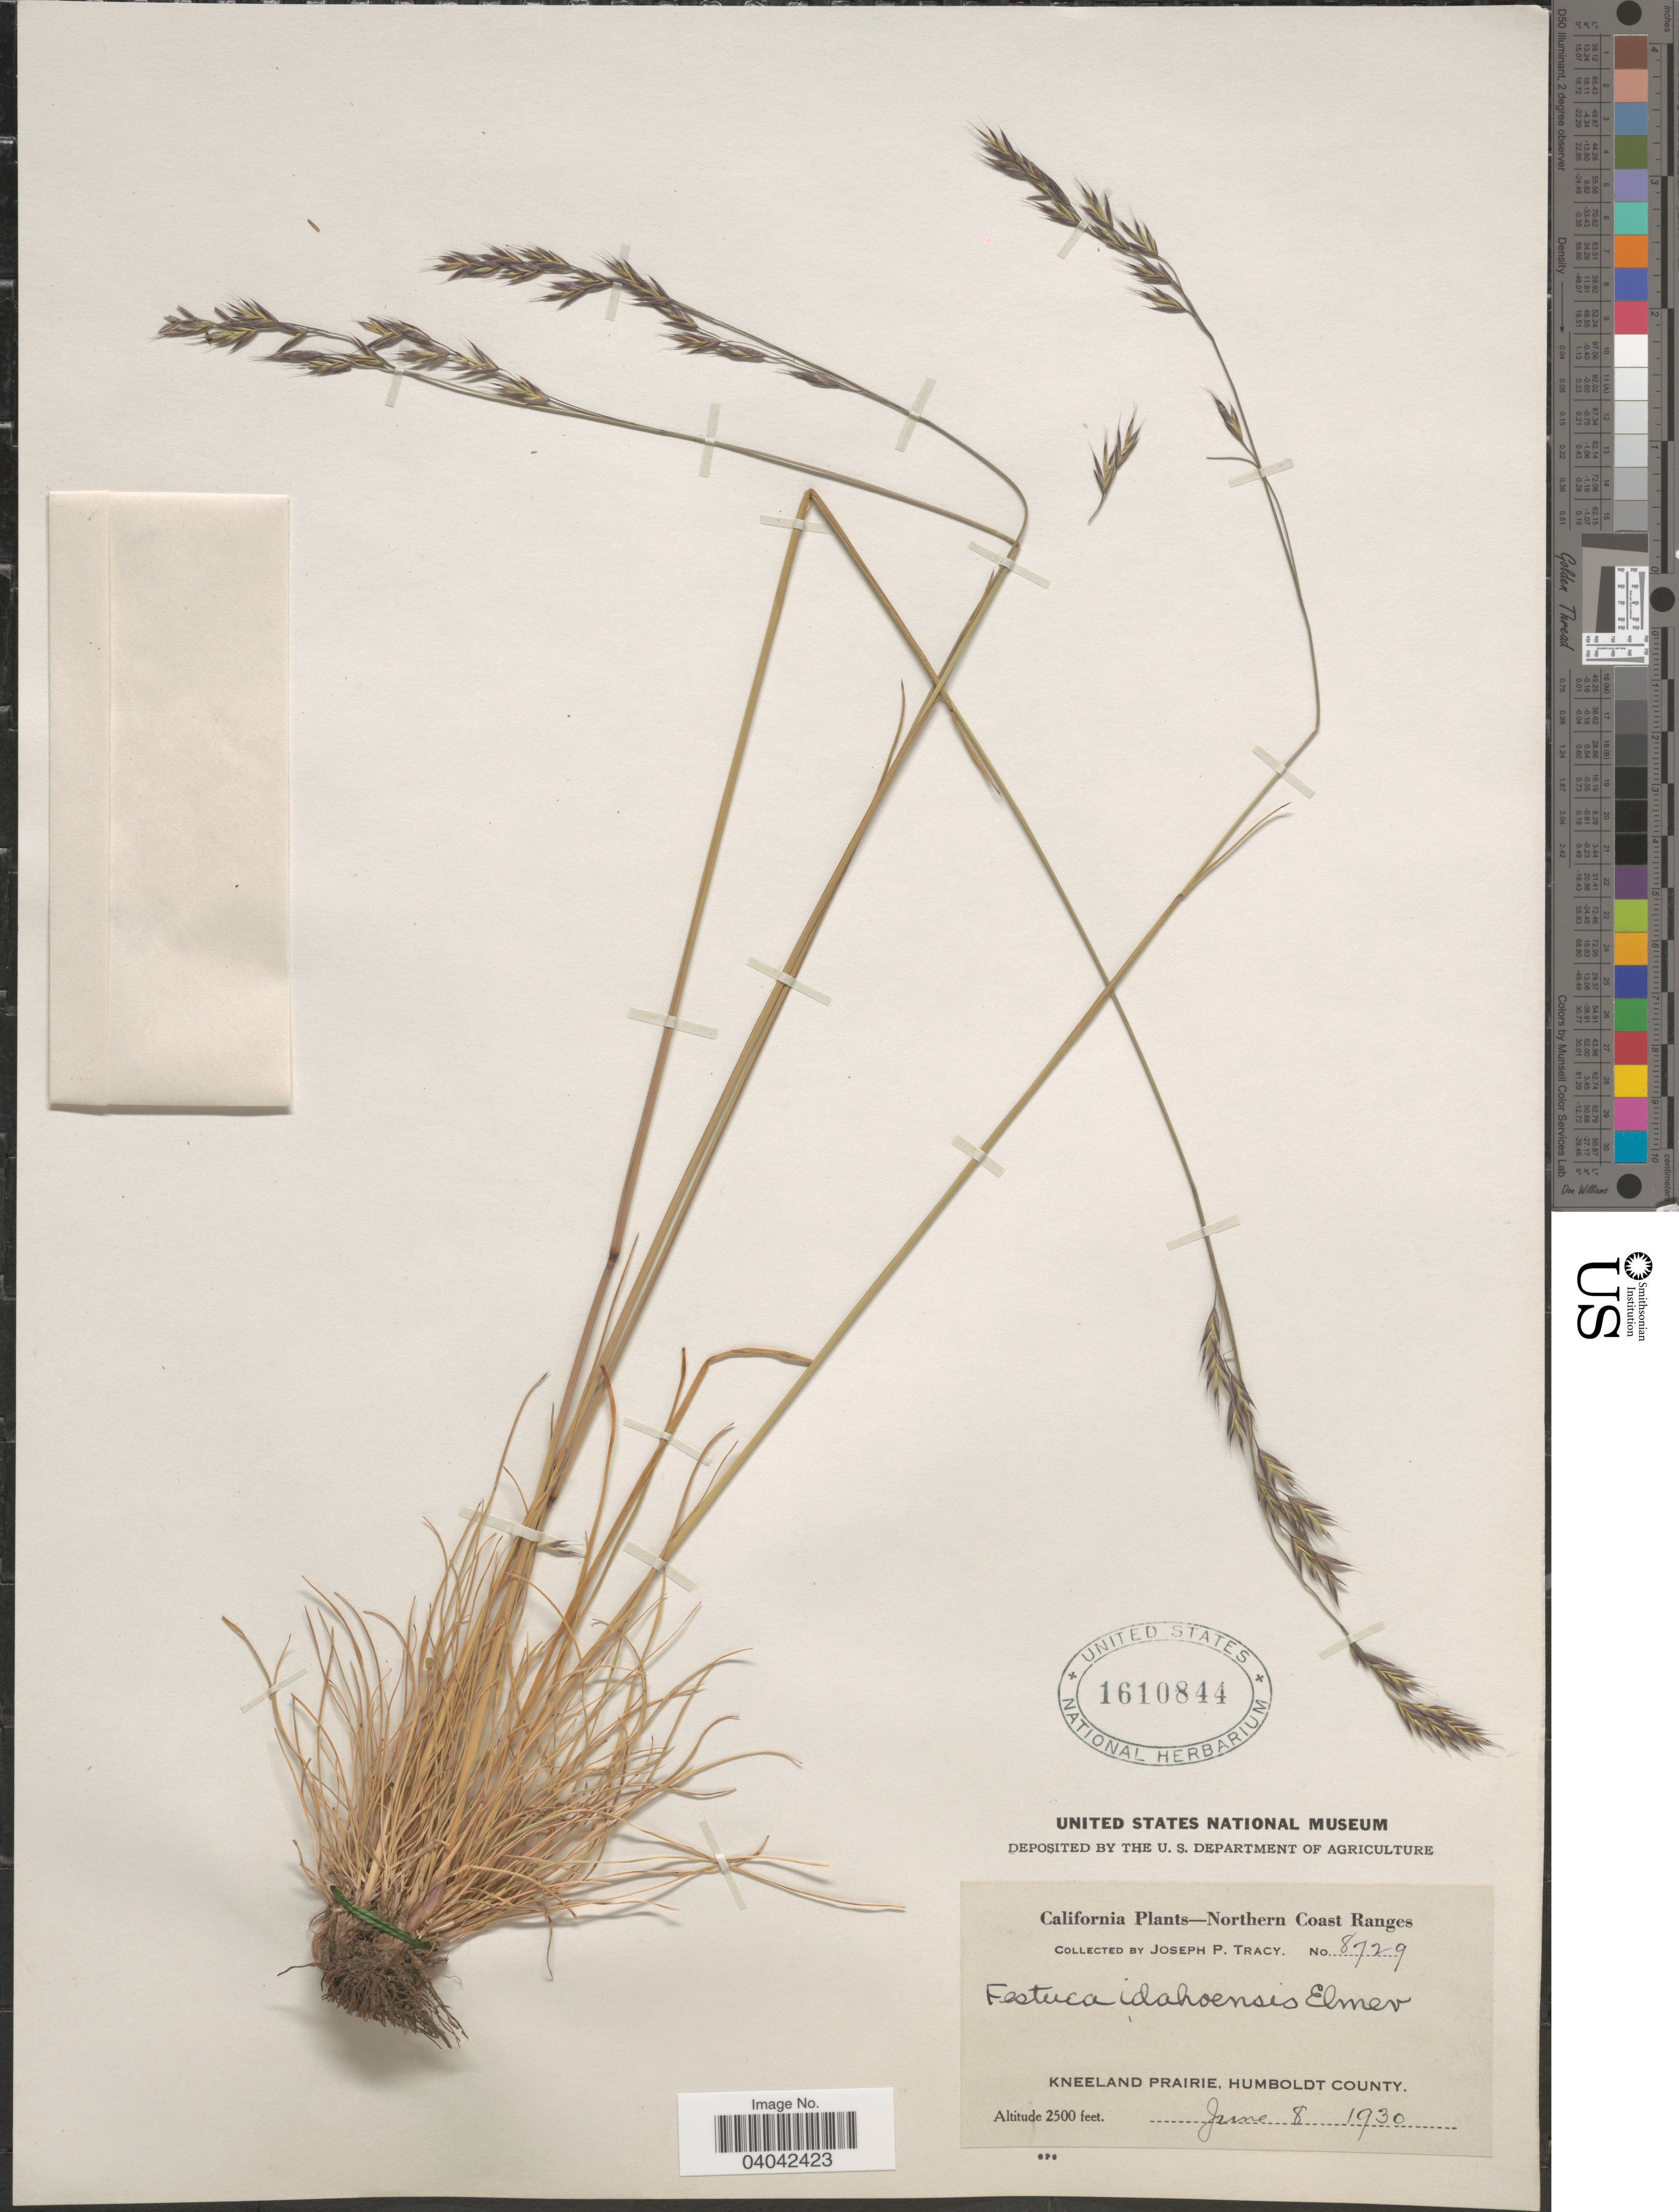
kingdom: Plantae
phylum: Tracheophyta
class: Liliopsida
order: Poales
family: Poaceae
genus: Festuca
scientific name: Festuca idahoensis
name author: Elmer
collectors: J. Tracy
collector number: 8729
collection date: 1930-06-08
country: United States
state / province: California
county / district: Humboldt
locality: Northern Coast Ranges. Kneeland Prairie, Humboldt County.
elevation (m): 762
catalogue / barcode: US 1610844